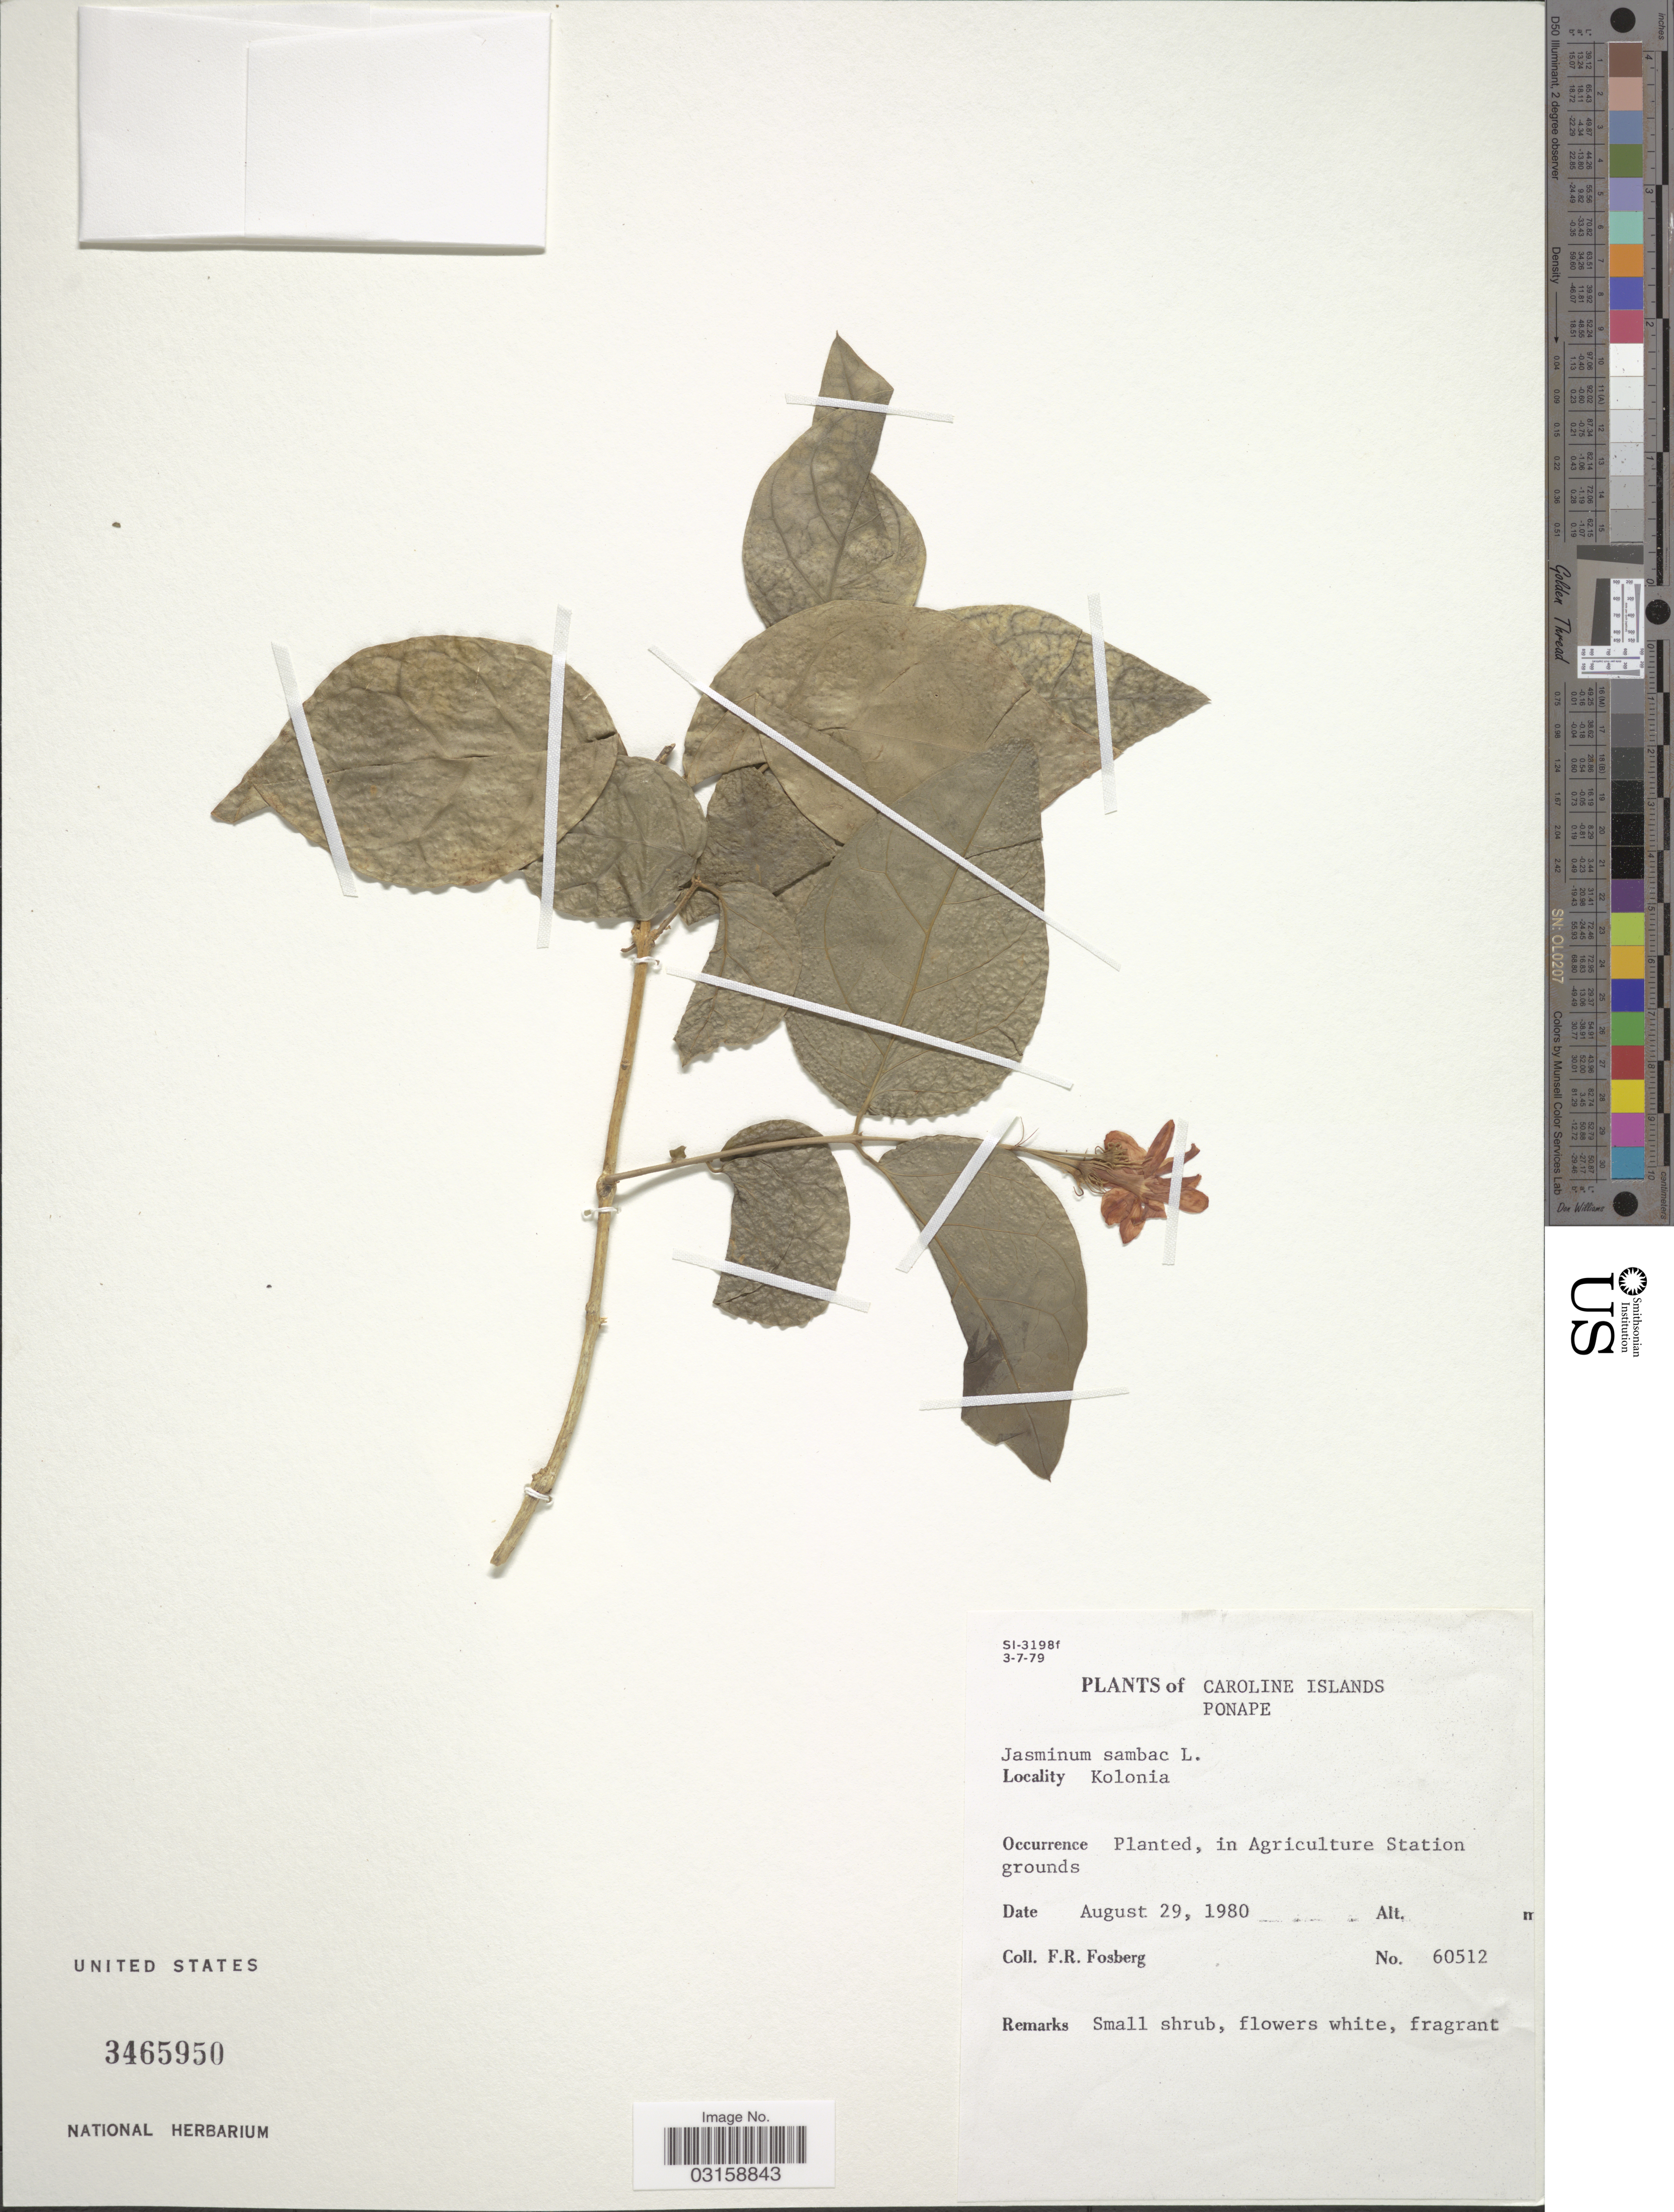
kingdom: Plantae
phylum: Tracheophyta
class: Magnoliopsida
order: Lamiales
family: Oleaceae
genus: Jasminum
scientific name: Jasminum sambac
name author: (L.) Aiton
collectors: F. R. Fosberg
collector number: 60512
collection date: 1980-08-29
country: Micronesia, Federated States of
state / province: Pohnpei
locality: Caroline Islands. Ponape. Kolonia. Agriculture Station grounds.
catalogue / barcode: US 3465950